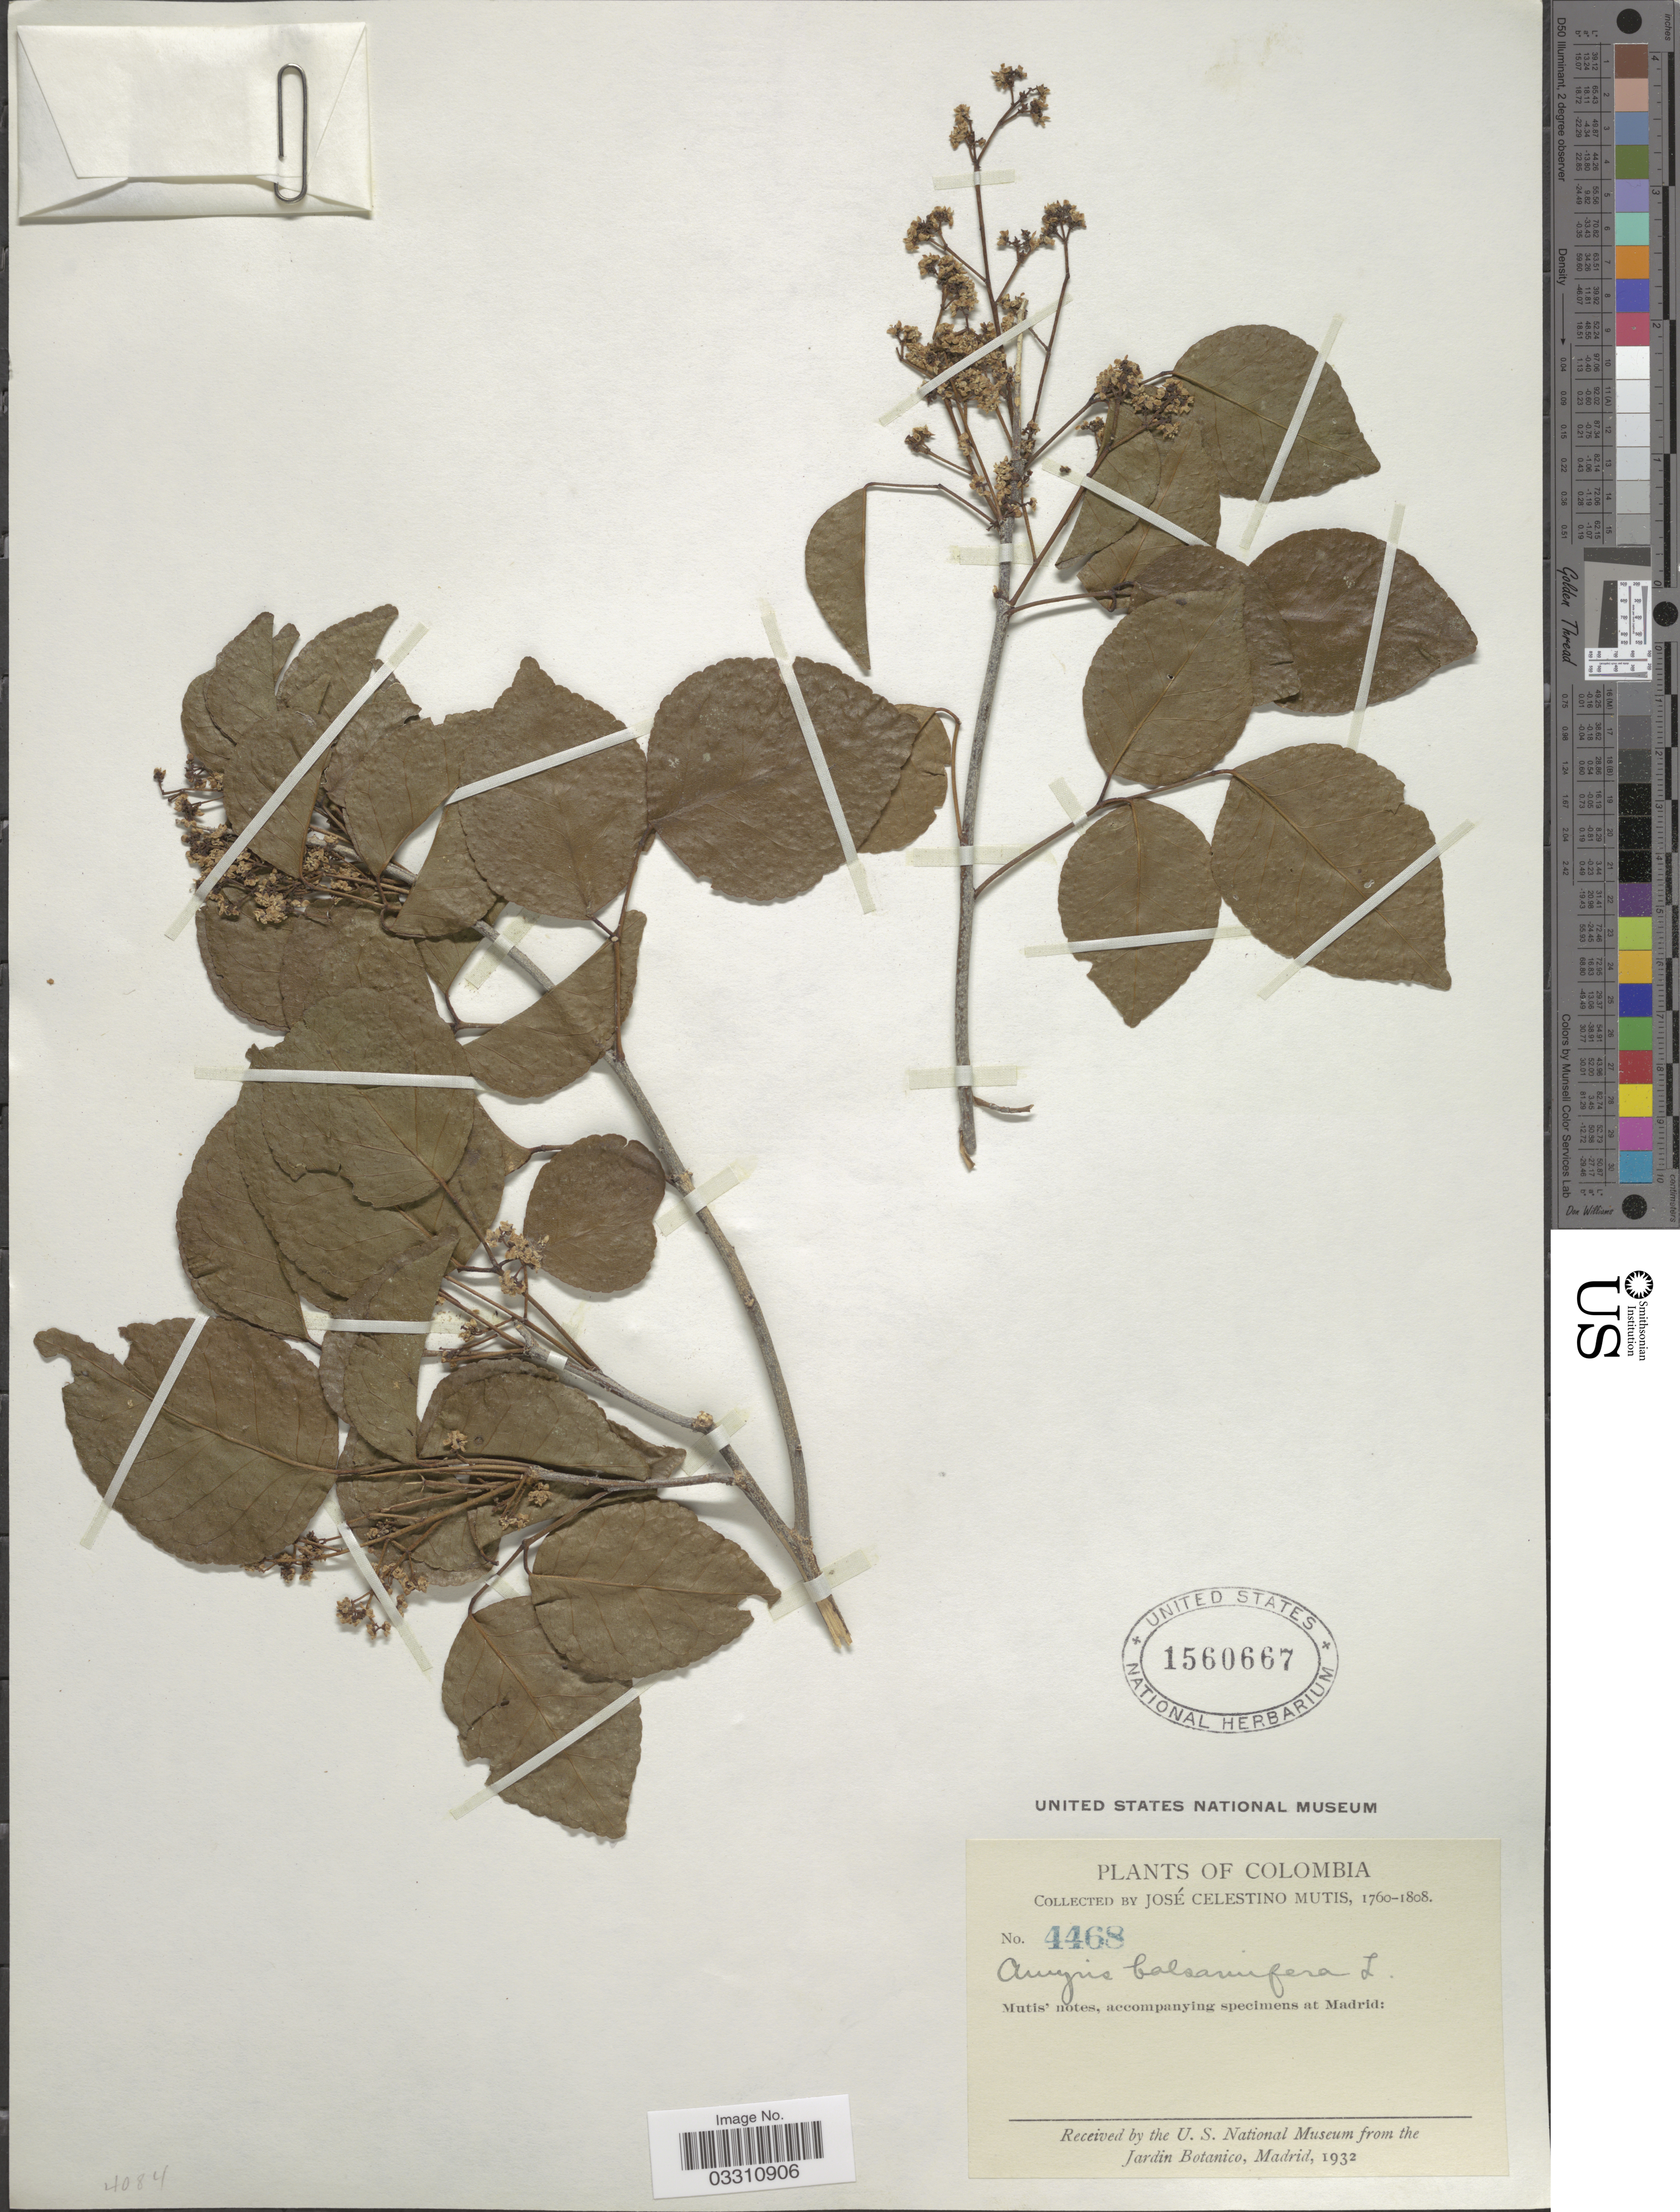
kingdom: Plantae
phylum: Tracheophyta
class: Magnoliopsida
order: Sapindales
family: Rutaceae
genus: Amyris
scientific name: Amyris sp.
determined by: Londoño-Echeverri, Y.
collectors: J. C. B. Mutis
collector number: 4468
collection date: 1760/1808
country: Colombia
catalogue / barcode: US 1560667